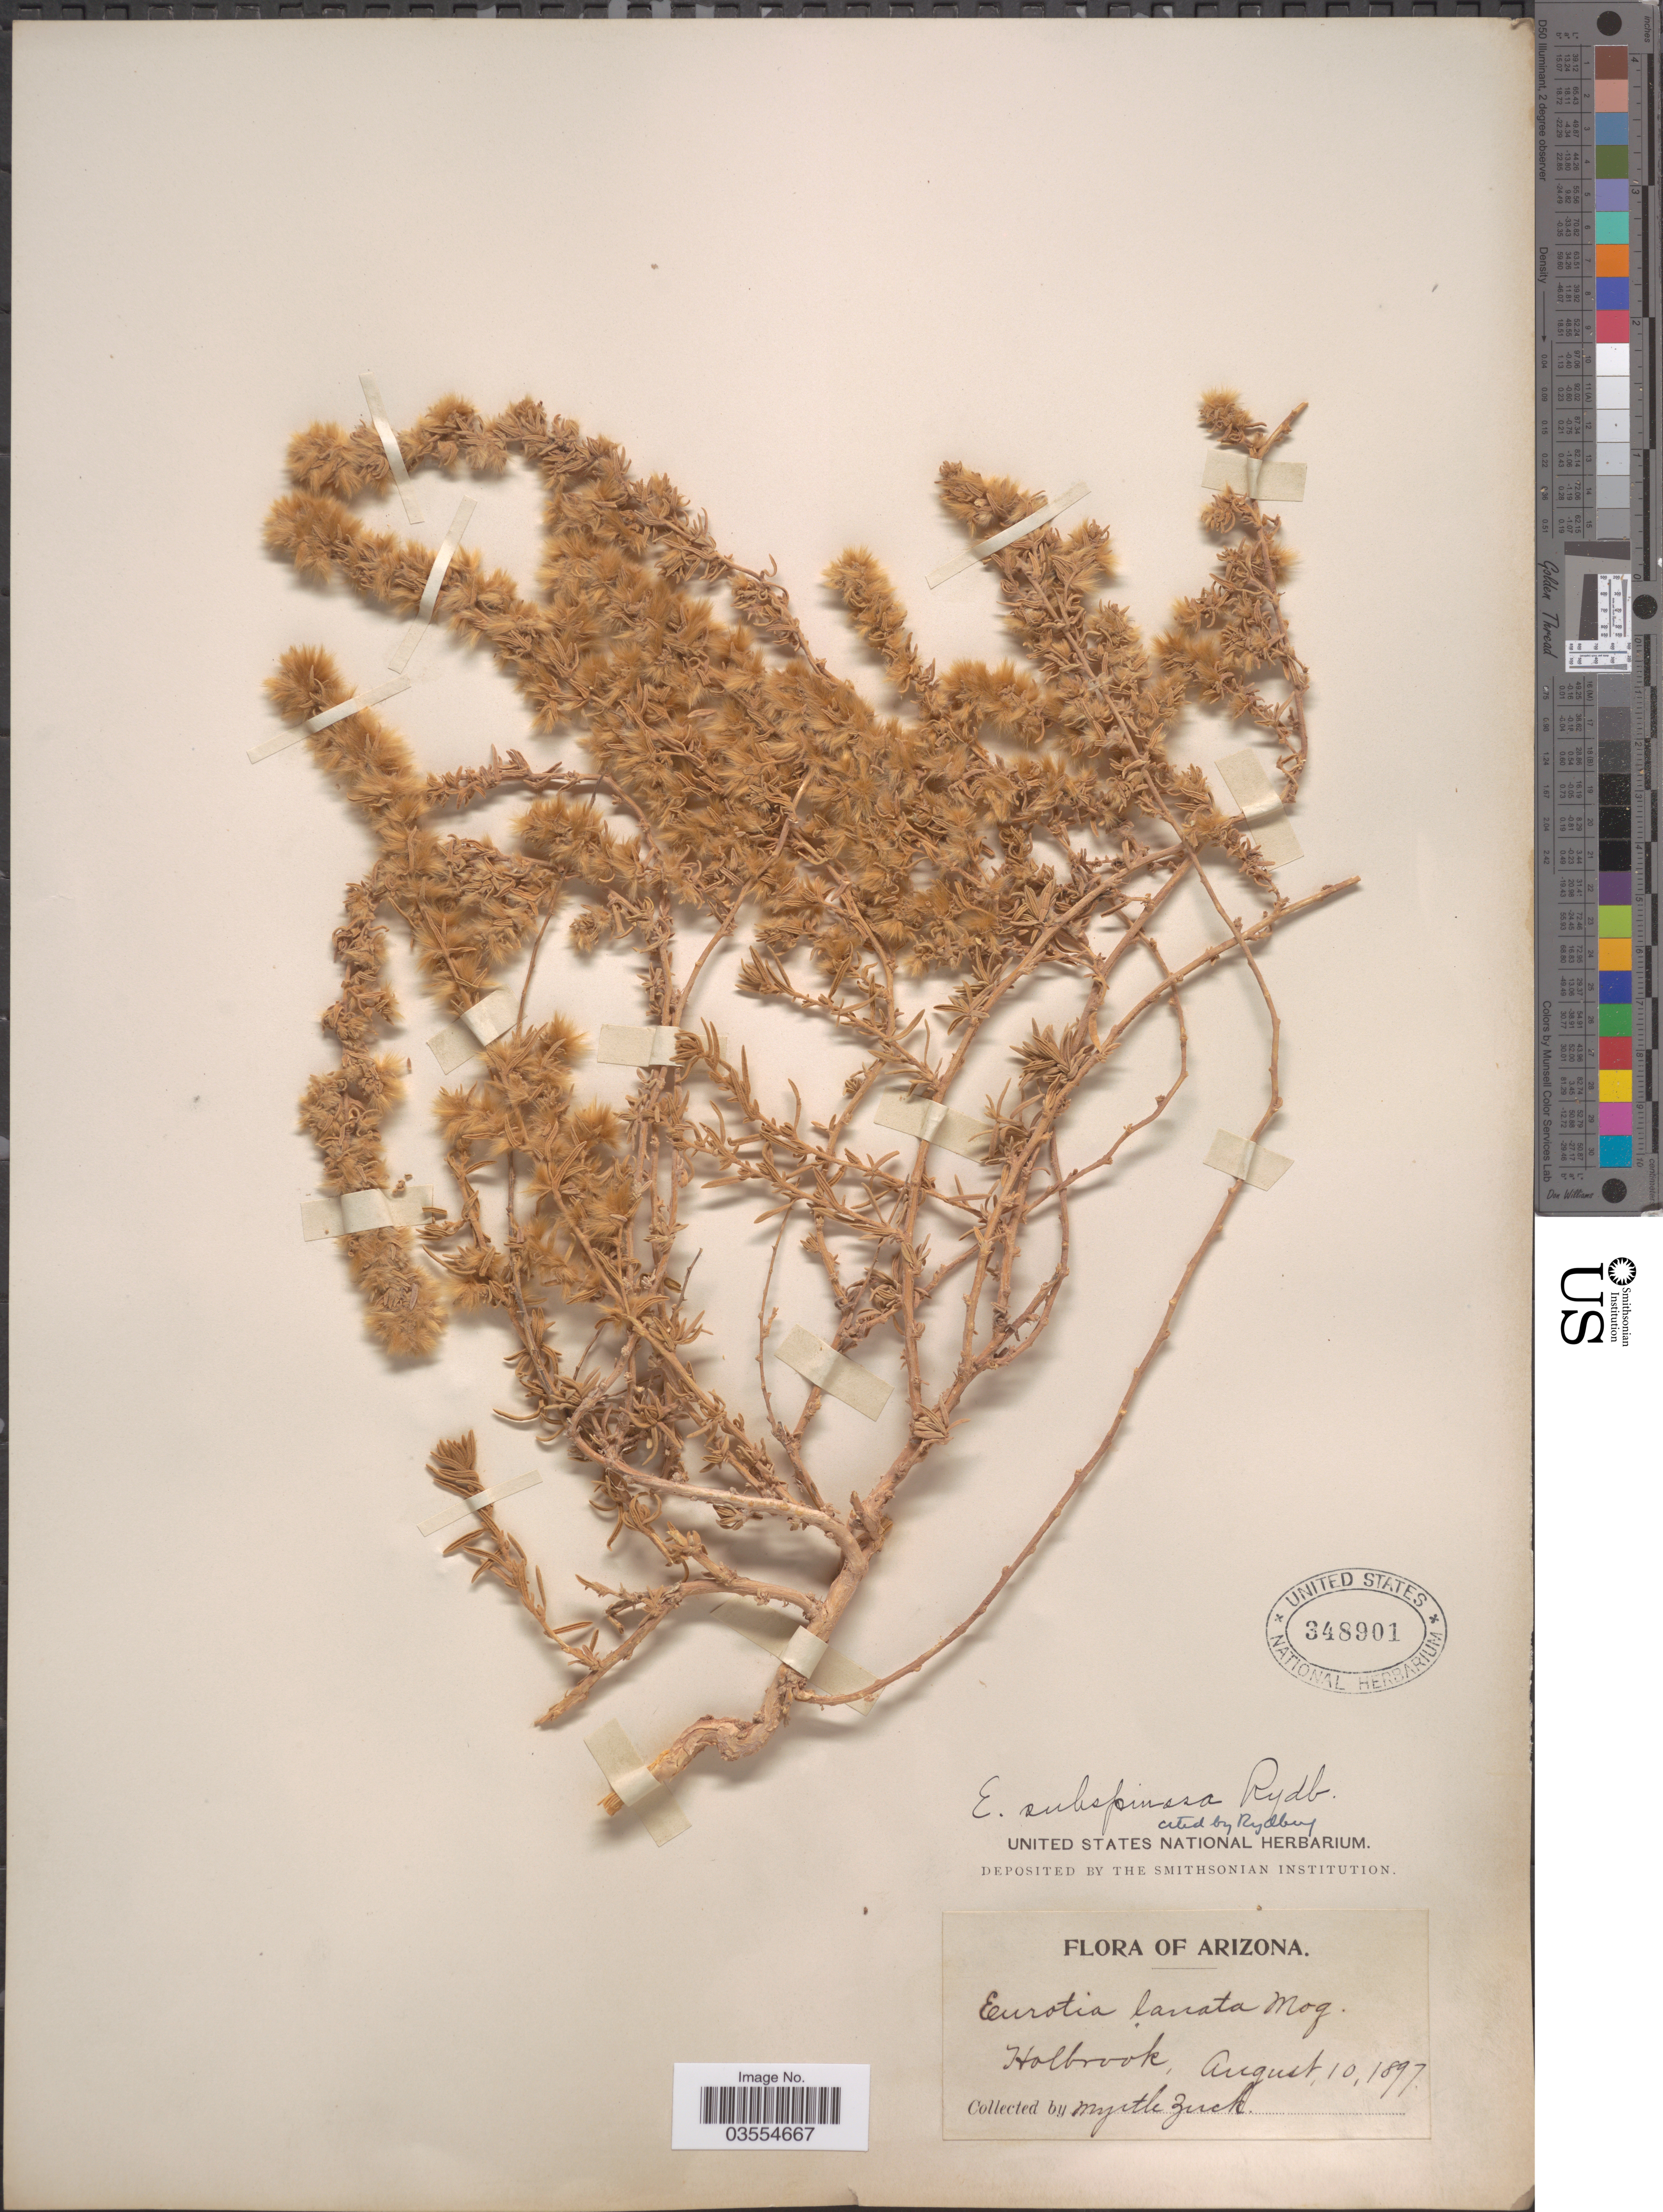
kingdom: Plantae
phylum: Tracheophyta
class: Magnoliopsida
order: Caryophyllales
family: Amaranthaceae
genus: Krascheninnikovia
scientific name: Krascheninnikovia lanata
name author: (Pursh) A. Meeuse & A.Smit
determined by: U.S. National Herbarium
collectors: M. Zuck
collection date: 1897-08-10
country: United States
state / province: Arizona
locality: Holbrook.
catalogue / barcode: US 348901